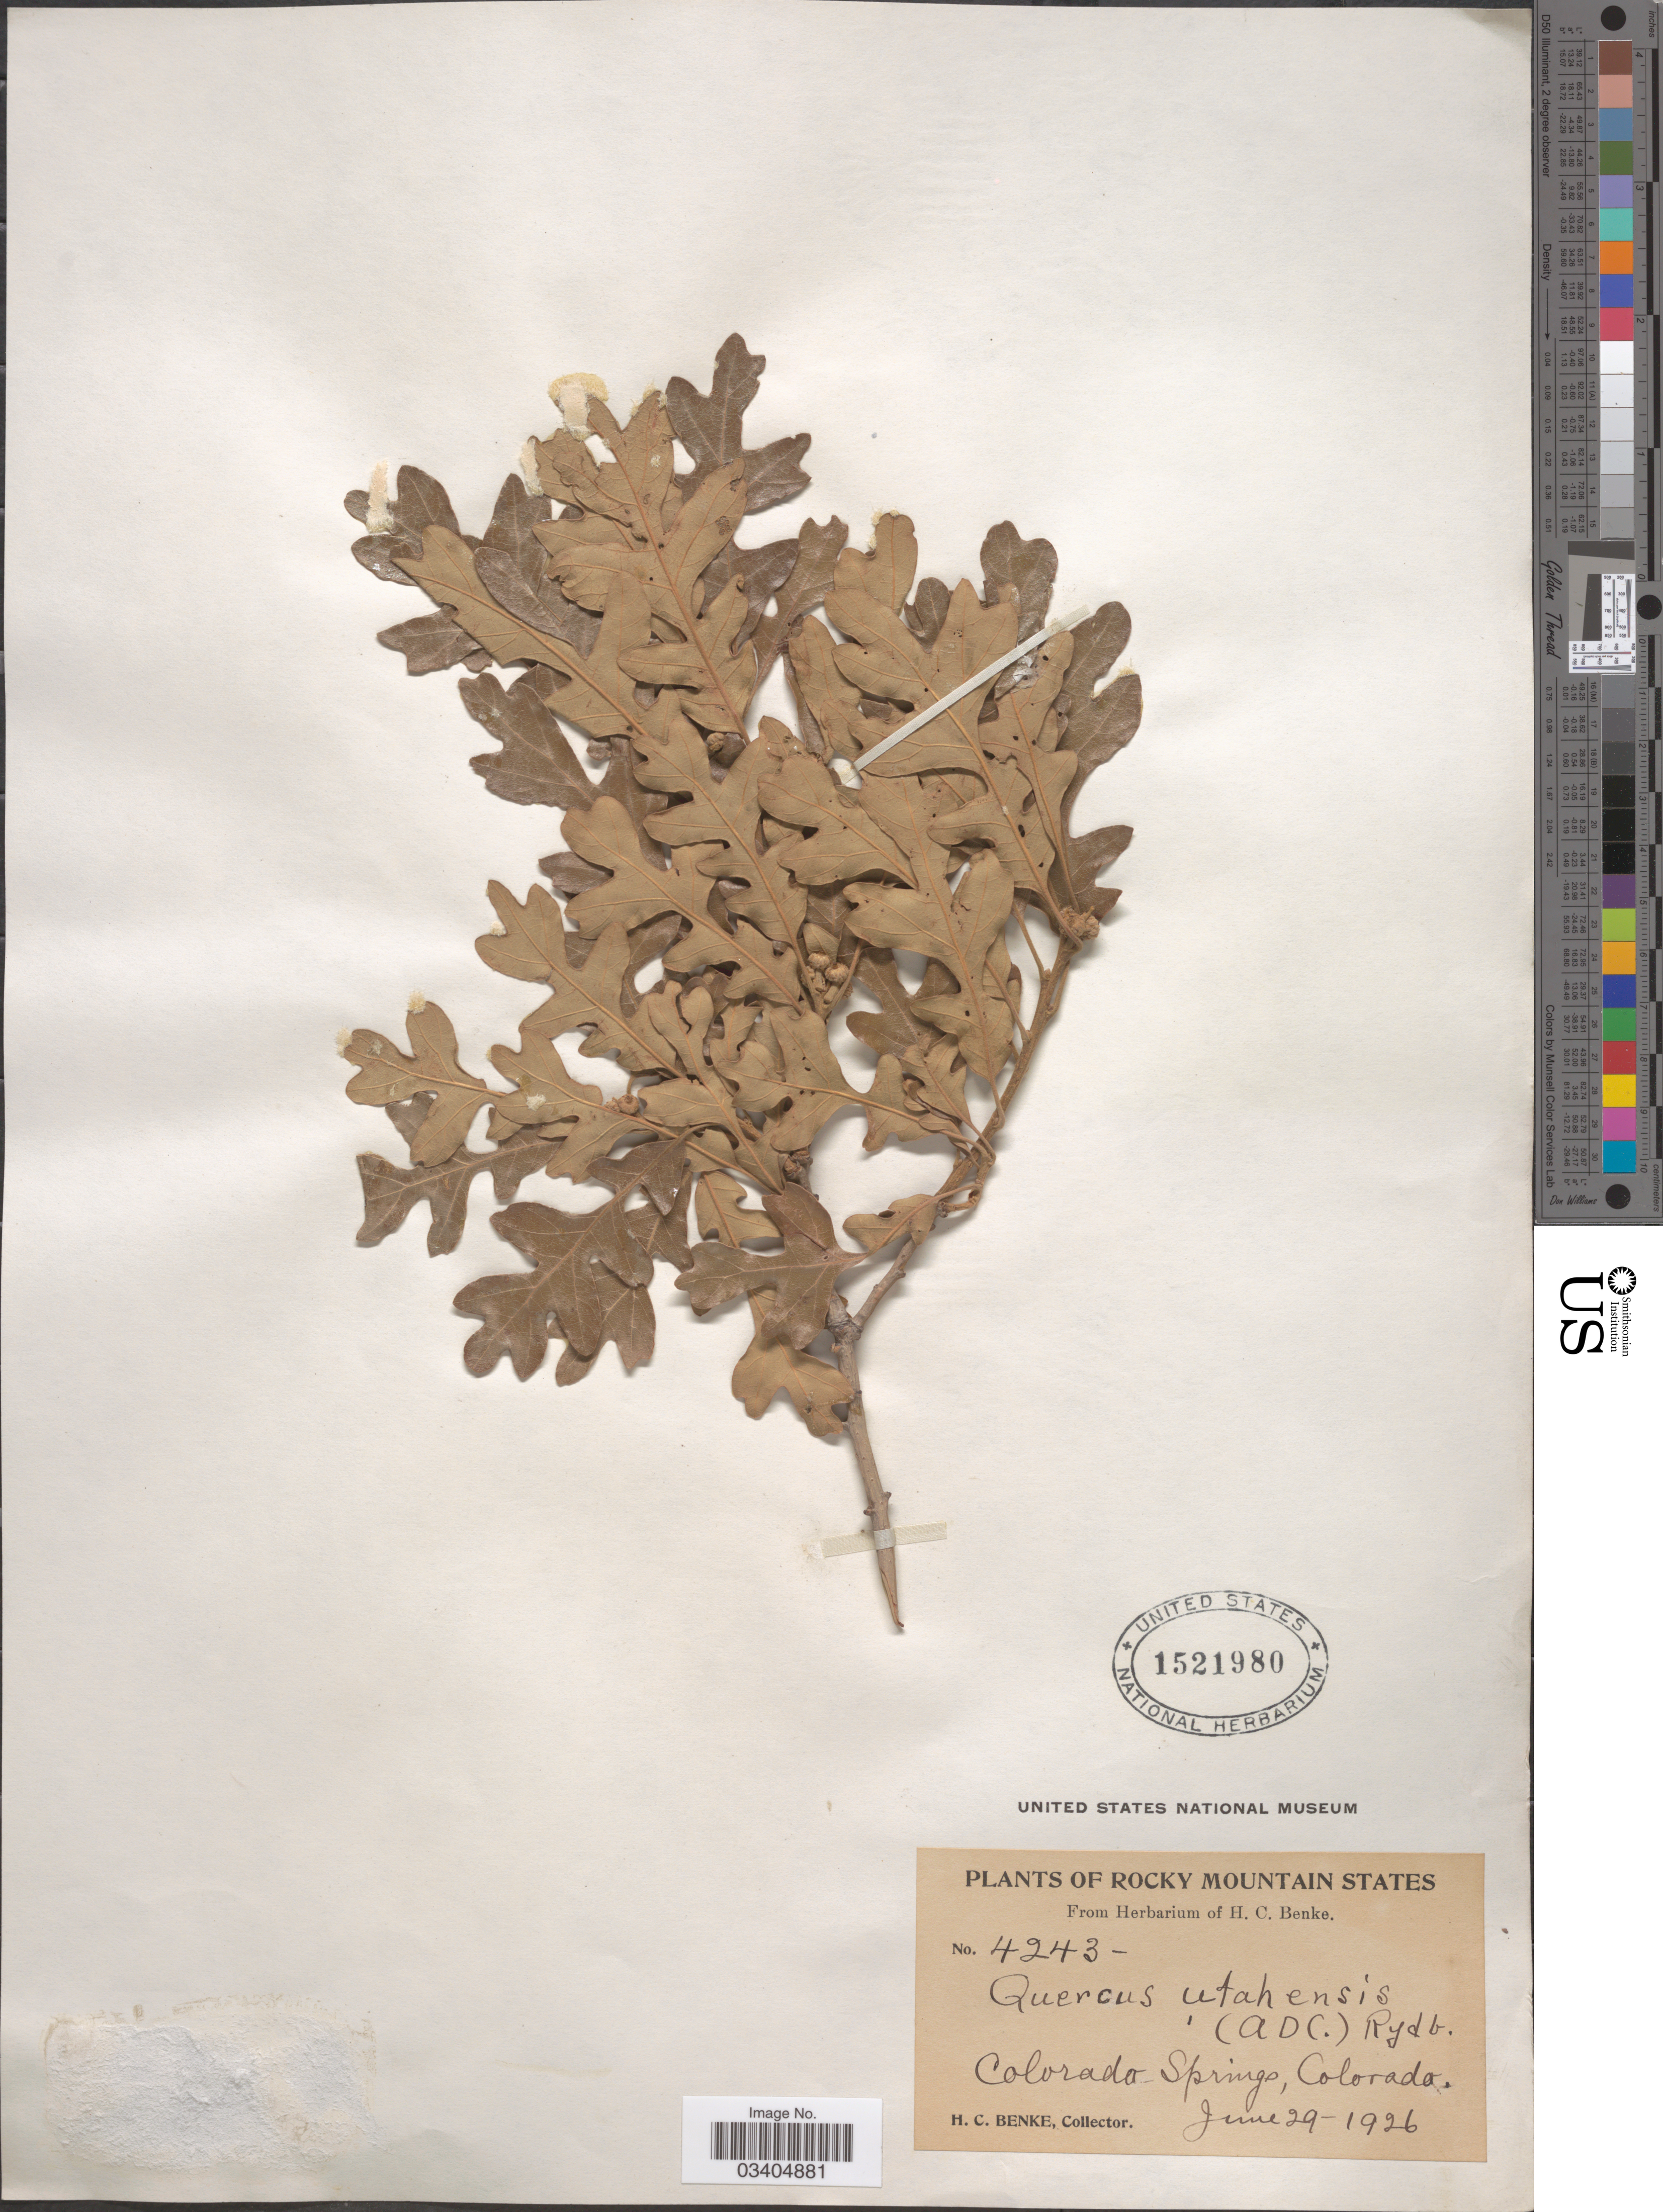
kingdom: Plantae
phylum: Tracheophyta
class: Magnoliopsida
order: Fagales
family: Fagaceae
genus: Quercus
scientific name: Quercus gambelii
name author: Nutt.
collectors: H. Benke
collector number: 4243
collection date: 1926-06-29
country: United States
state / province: Colorado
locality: Rocky Mountain States. Colorado Springs.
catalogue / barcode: US 1521980